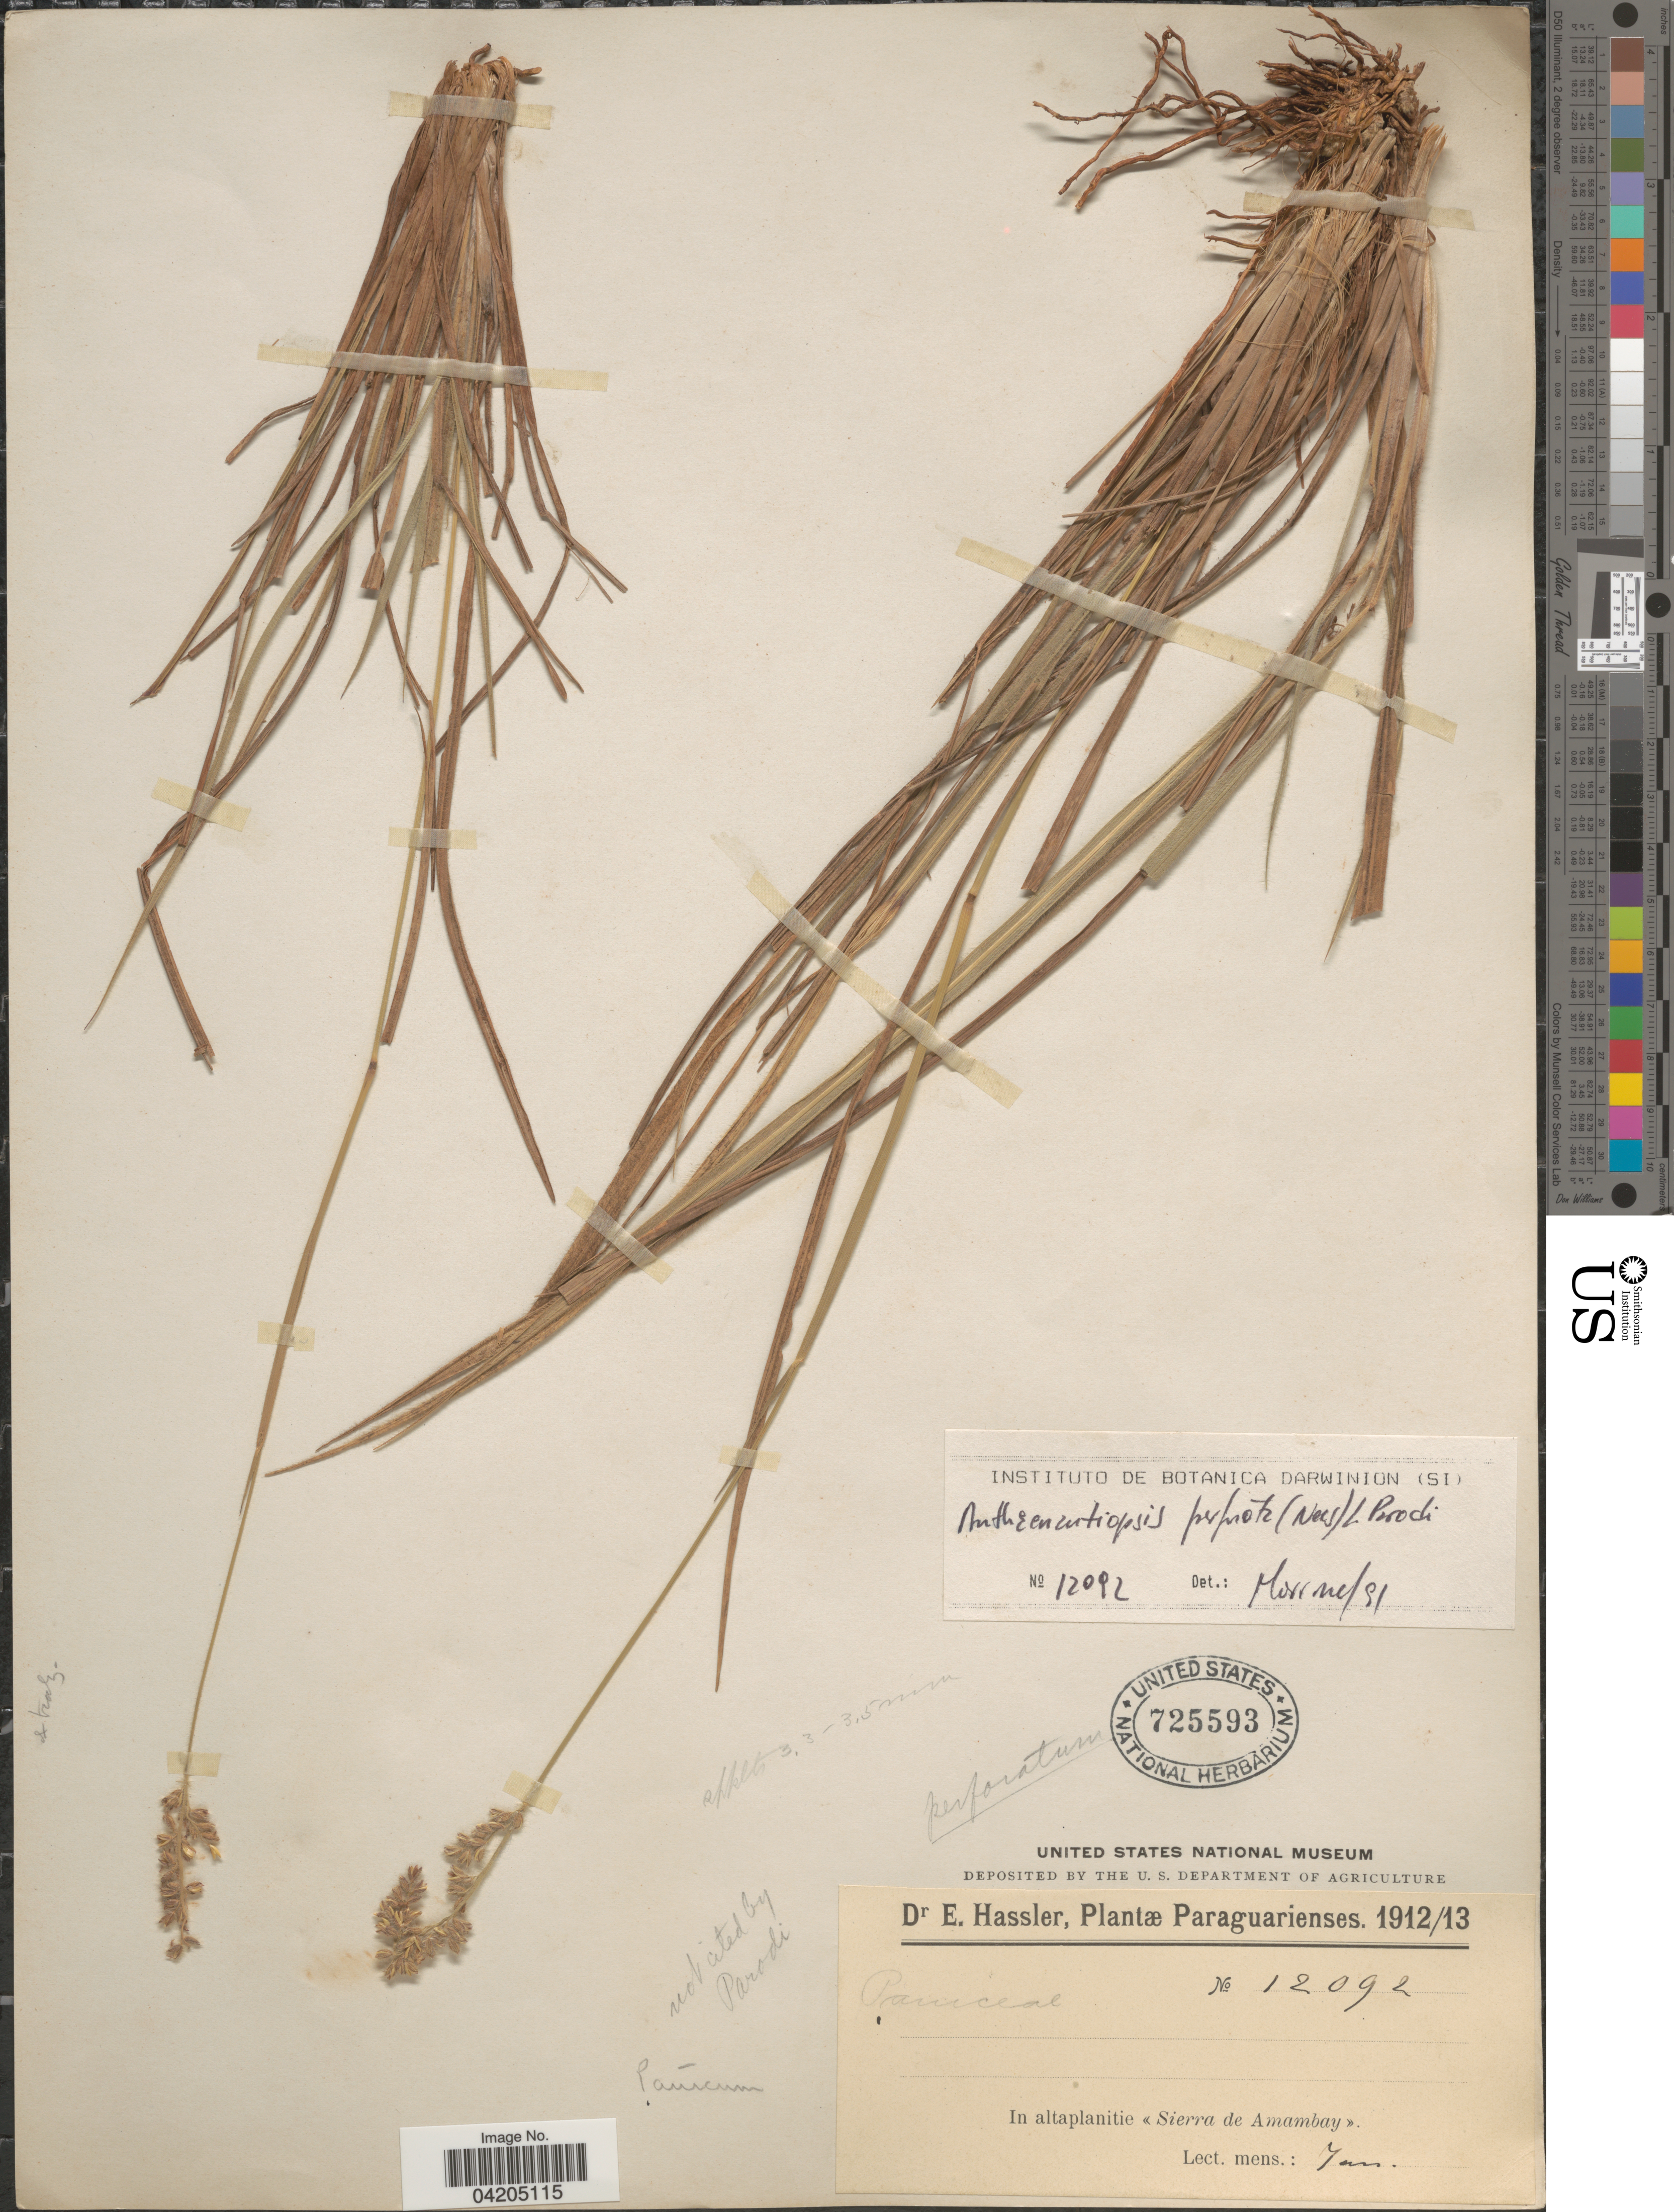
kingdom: Plantae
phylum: Tracheophyta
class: Liliopsida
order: Poales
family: Poaceae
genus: Anthaenantiopsis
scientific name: Anthaenantiopsis perforata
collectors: E. Hassler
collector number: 12092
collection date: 1912-01/1913-01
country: Paraguay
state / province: Paraguari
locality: In altaplanitie «Sierra de Amambay».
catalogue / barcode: US 725593